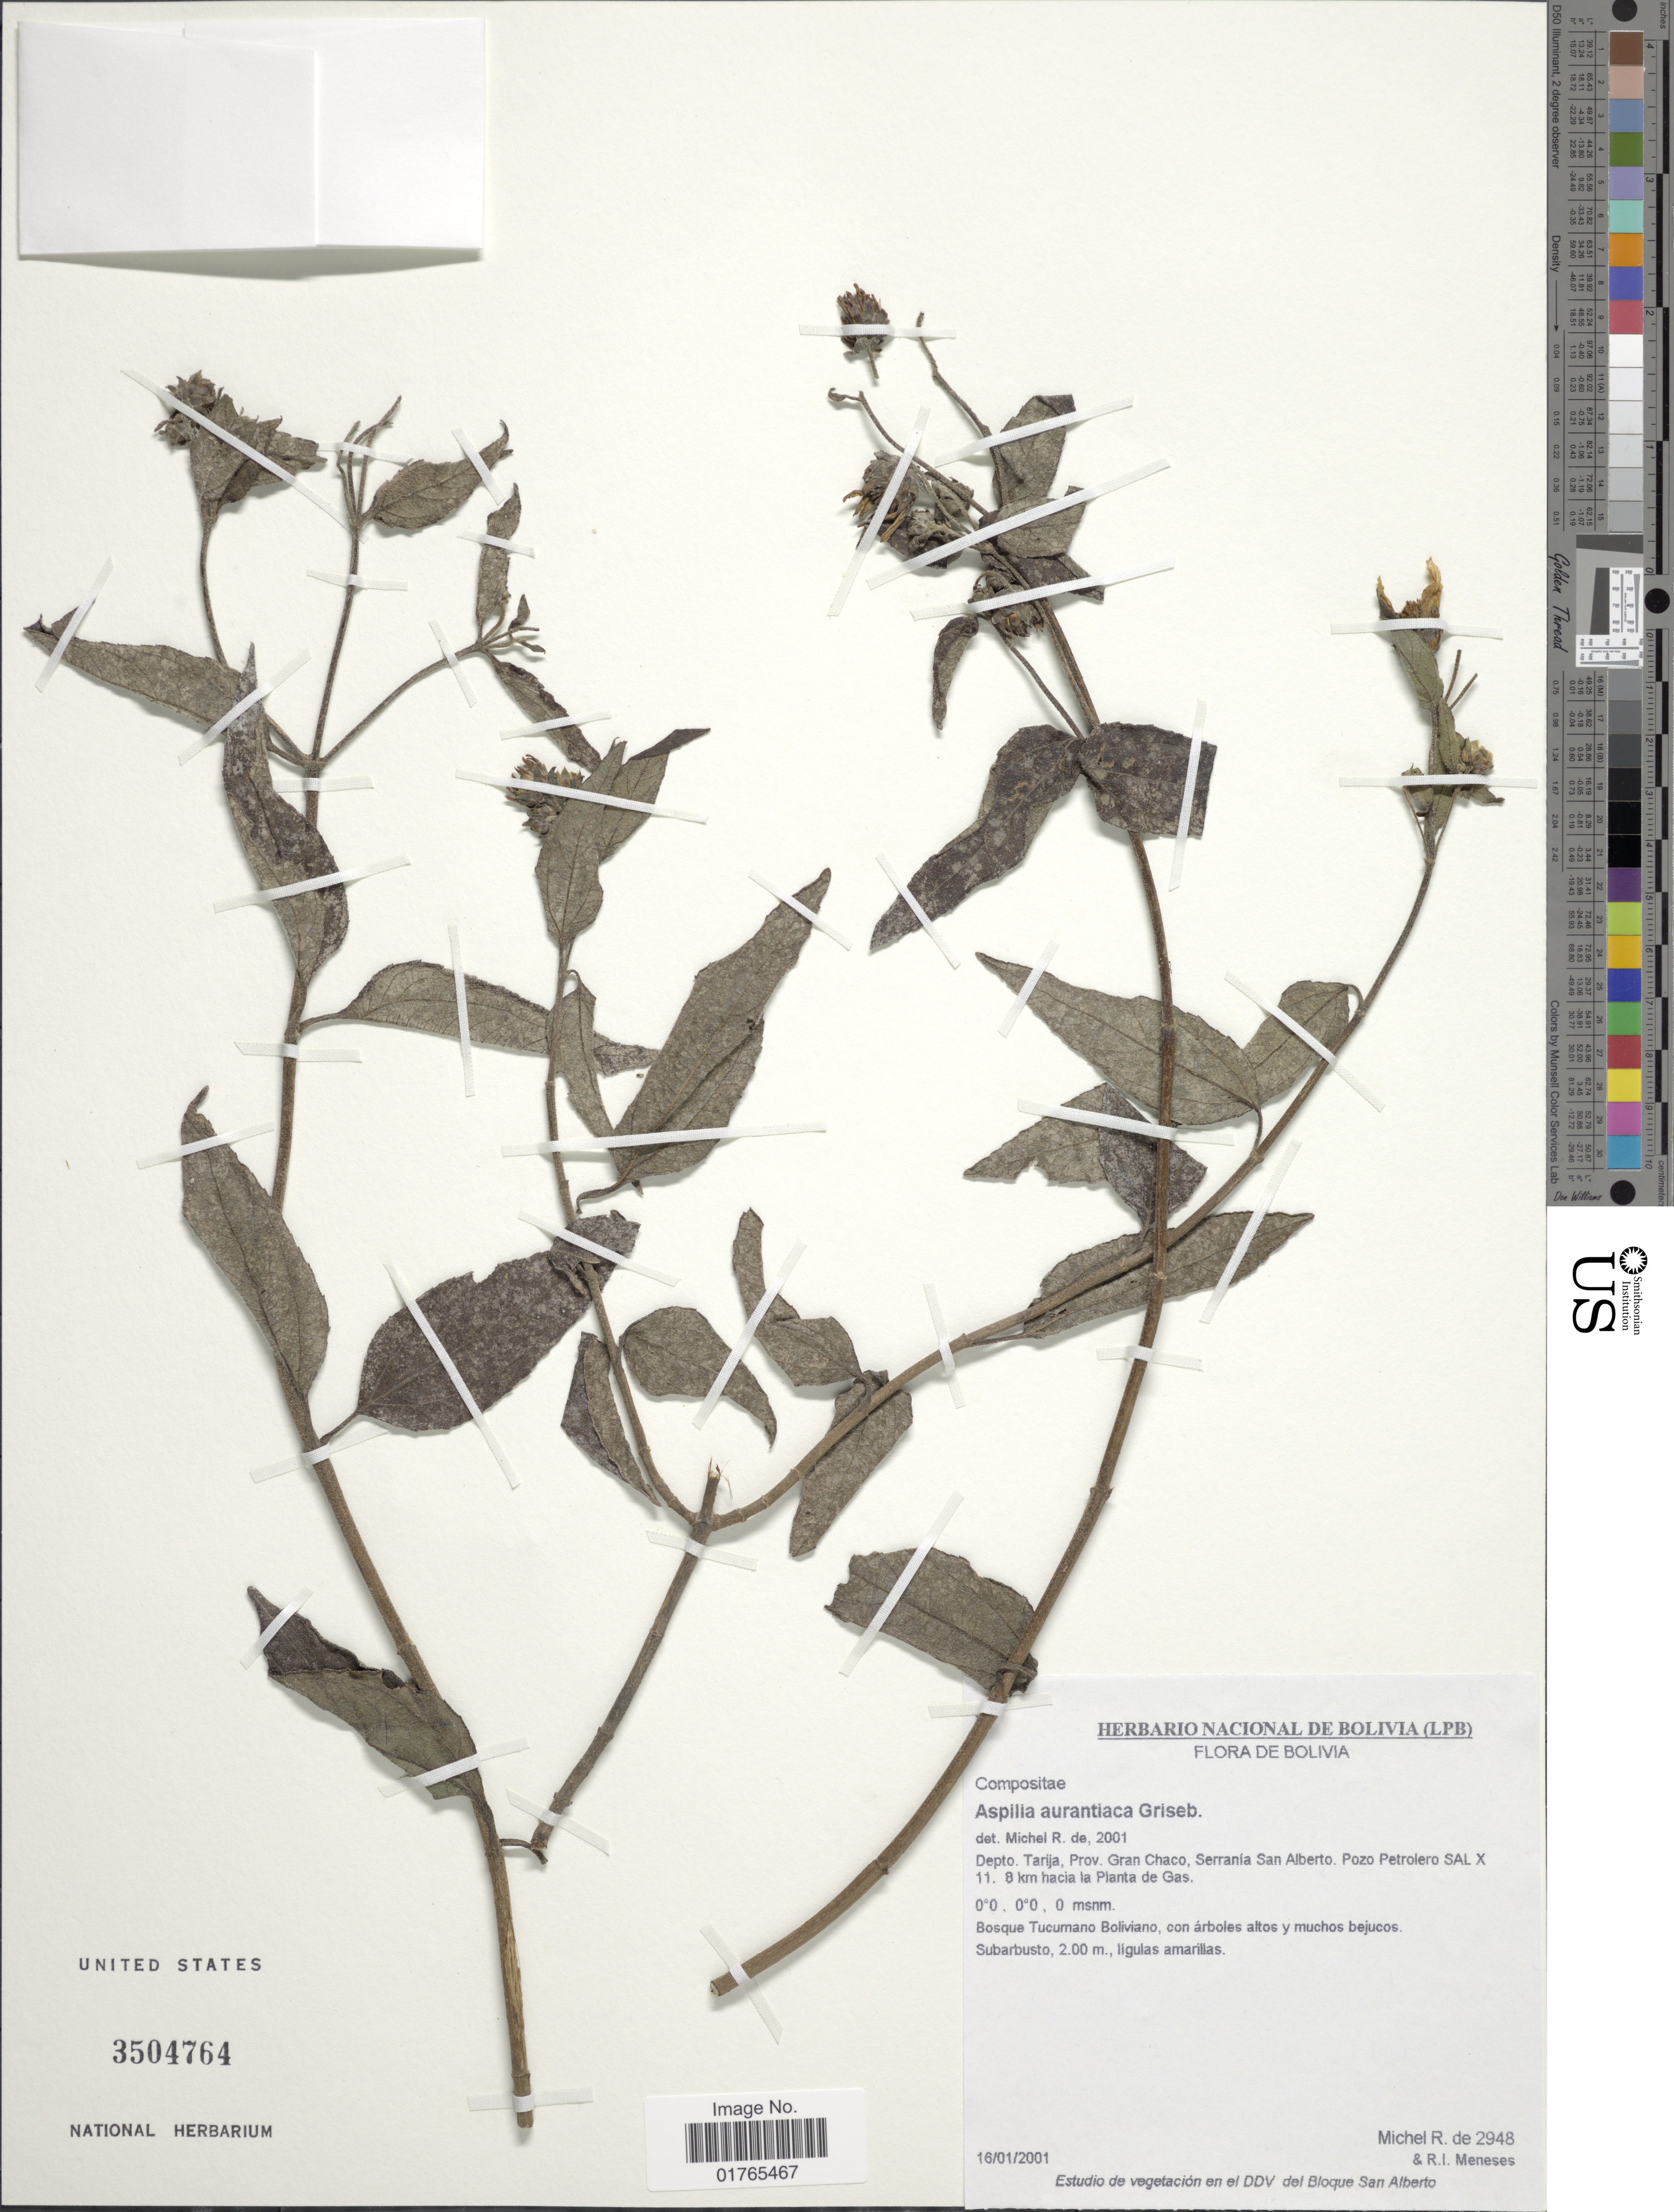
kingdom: Plantae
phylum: Tracheophyta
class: Magnoliopsida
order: Asterales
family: Asteraceae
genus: Aspilia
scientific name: Aspilia aurantiaca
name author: Griseb.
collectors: d. Michel R. & R. I. Meneses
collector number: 2948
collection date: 2001-01-16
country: Bolivia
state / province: Tarija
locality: Prov. Gran Chaco, Serranía San Alberto, Pozo Petrolero Sal X, 11.8 km hacia la Planta de gas, Bosque Tucumano Boliviano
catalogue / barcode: US 3504764